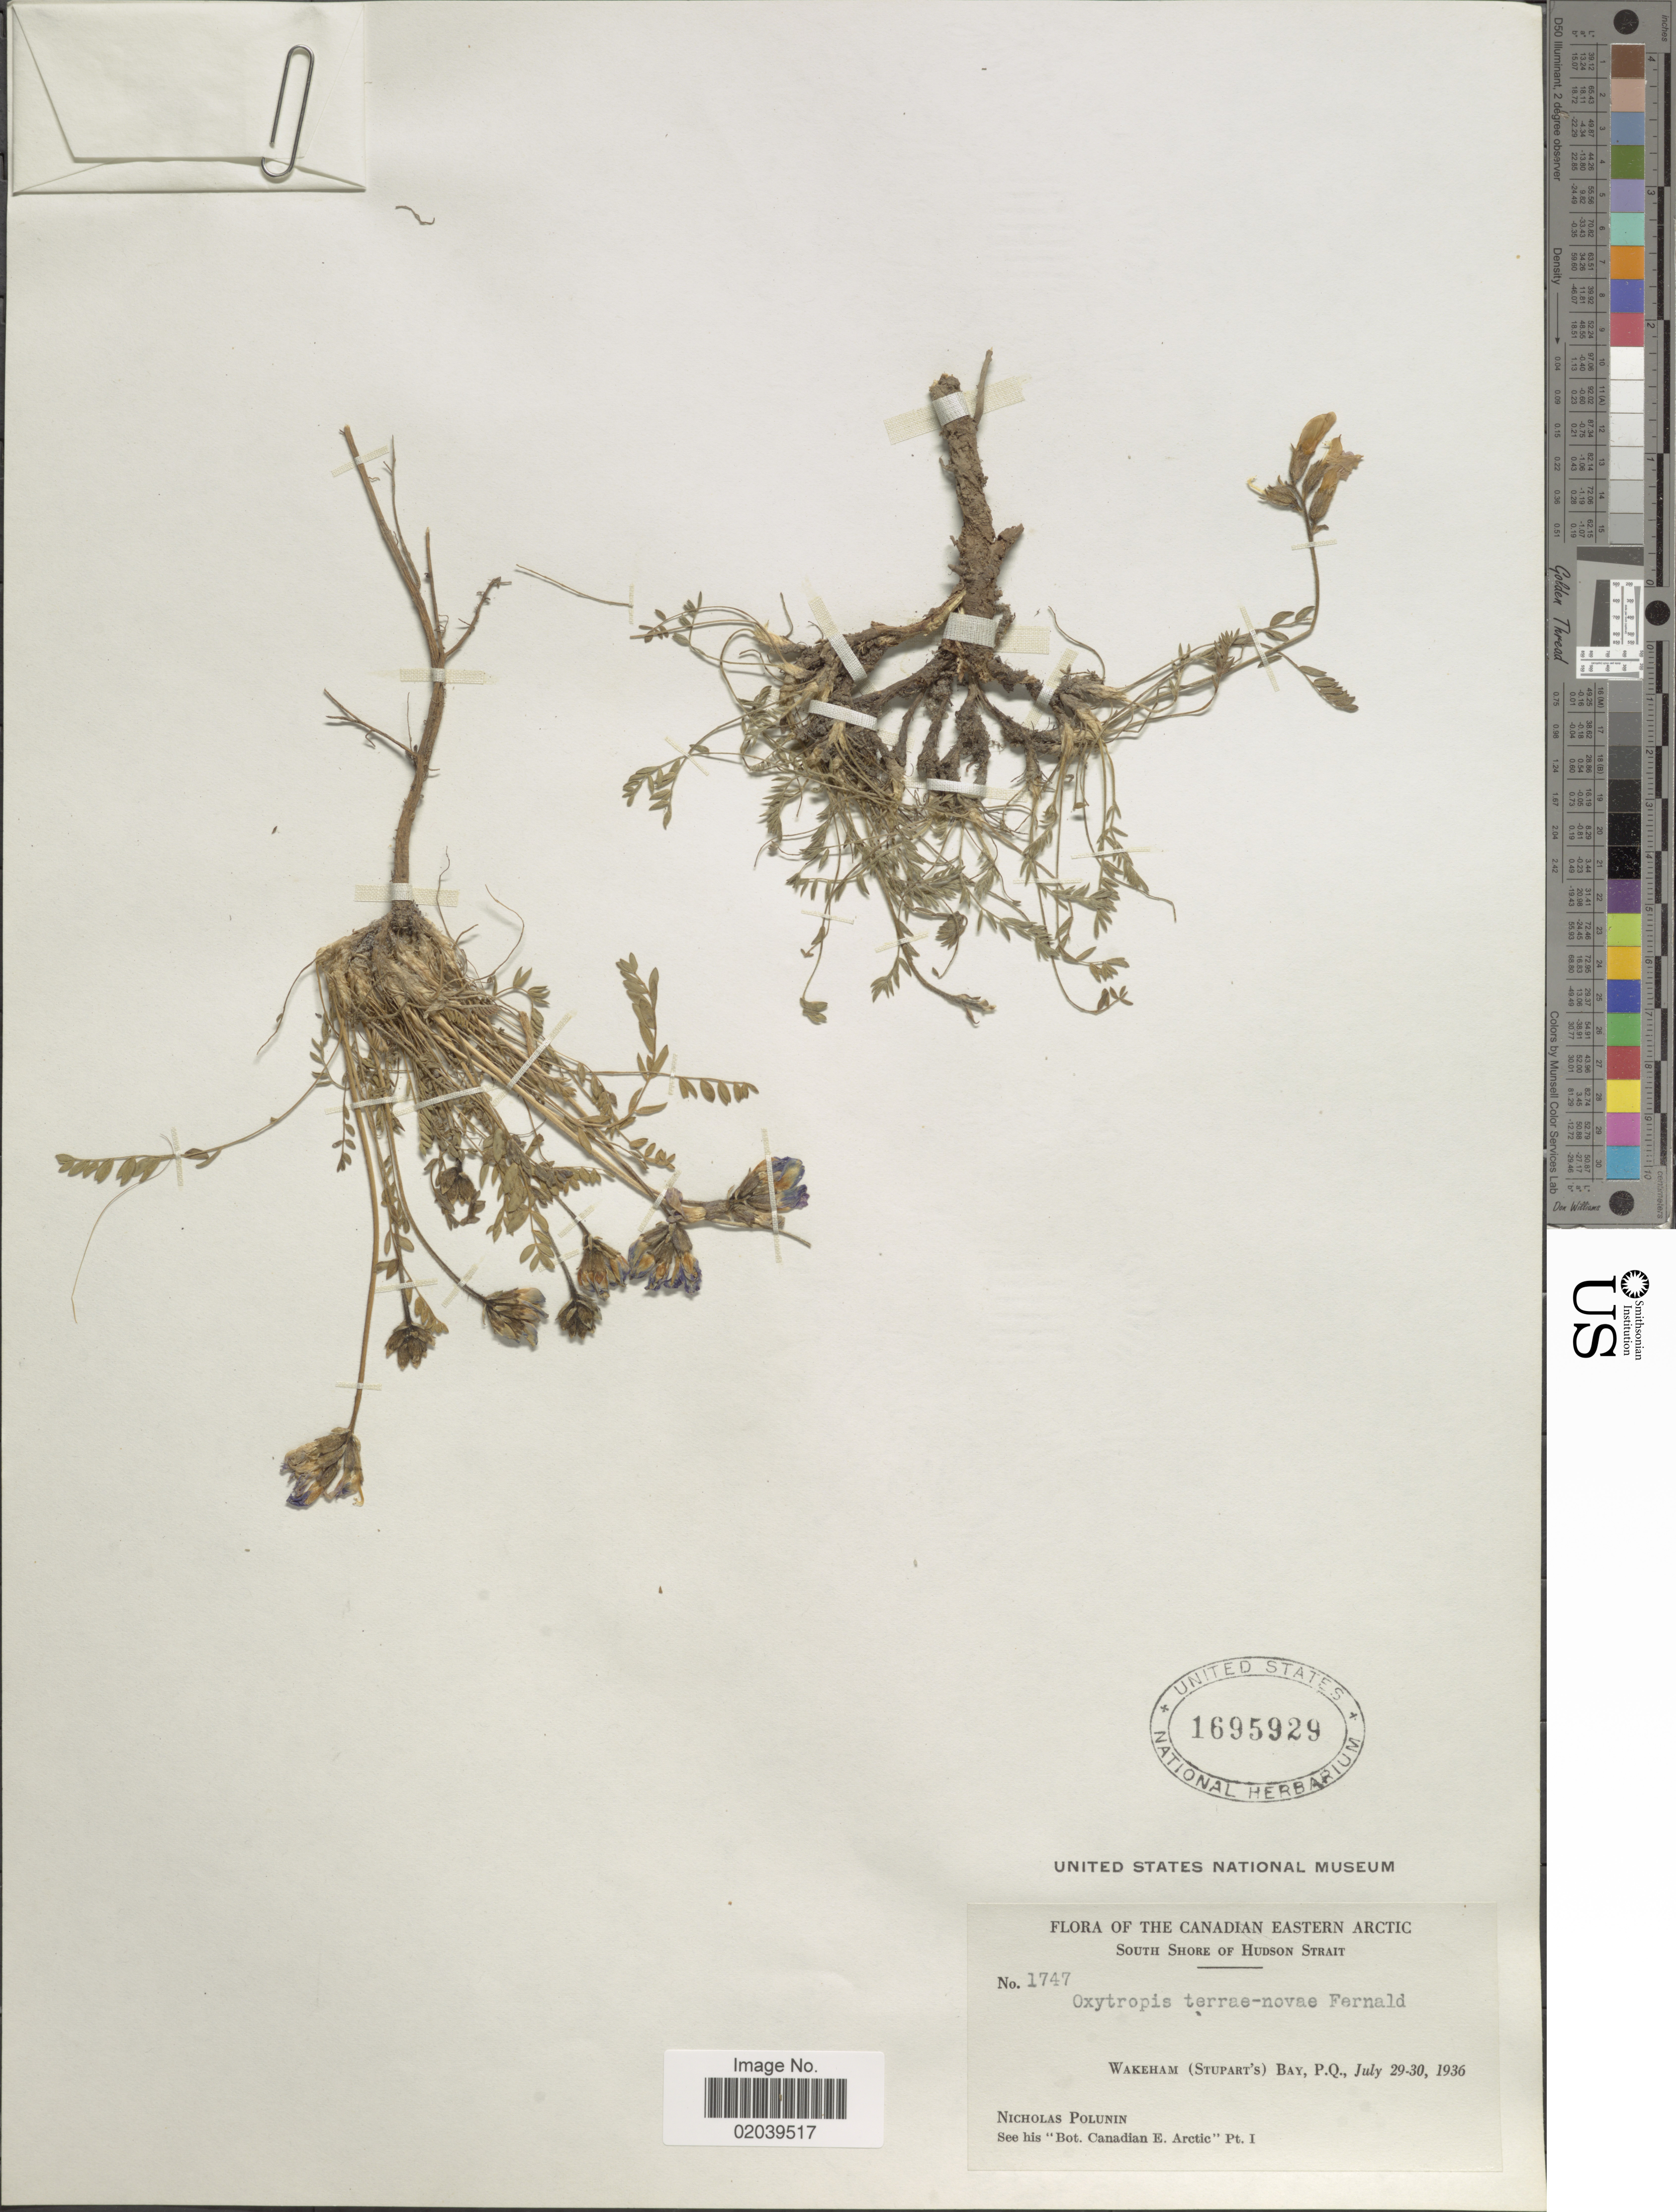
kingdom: Plantae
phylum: Tracheophyta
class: Magnoliopsida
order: Fabales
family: Fabaceae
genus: Oxytropis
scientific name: Oxytropis campestris var. terrae-novae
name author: (Fernald) Barneby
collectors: N. V. Polunin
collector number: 1747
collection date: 1936-07-29/1936-07-30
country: Canada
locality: The Canadian Eastern Arctic, South Shore of Hudson Strait, Wakeham (Stupart's) Bay, P. Q.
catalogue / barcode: US 1695929